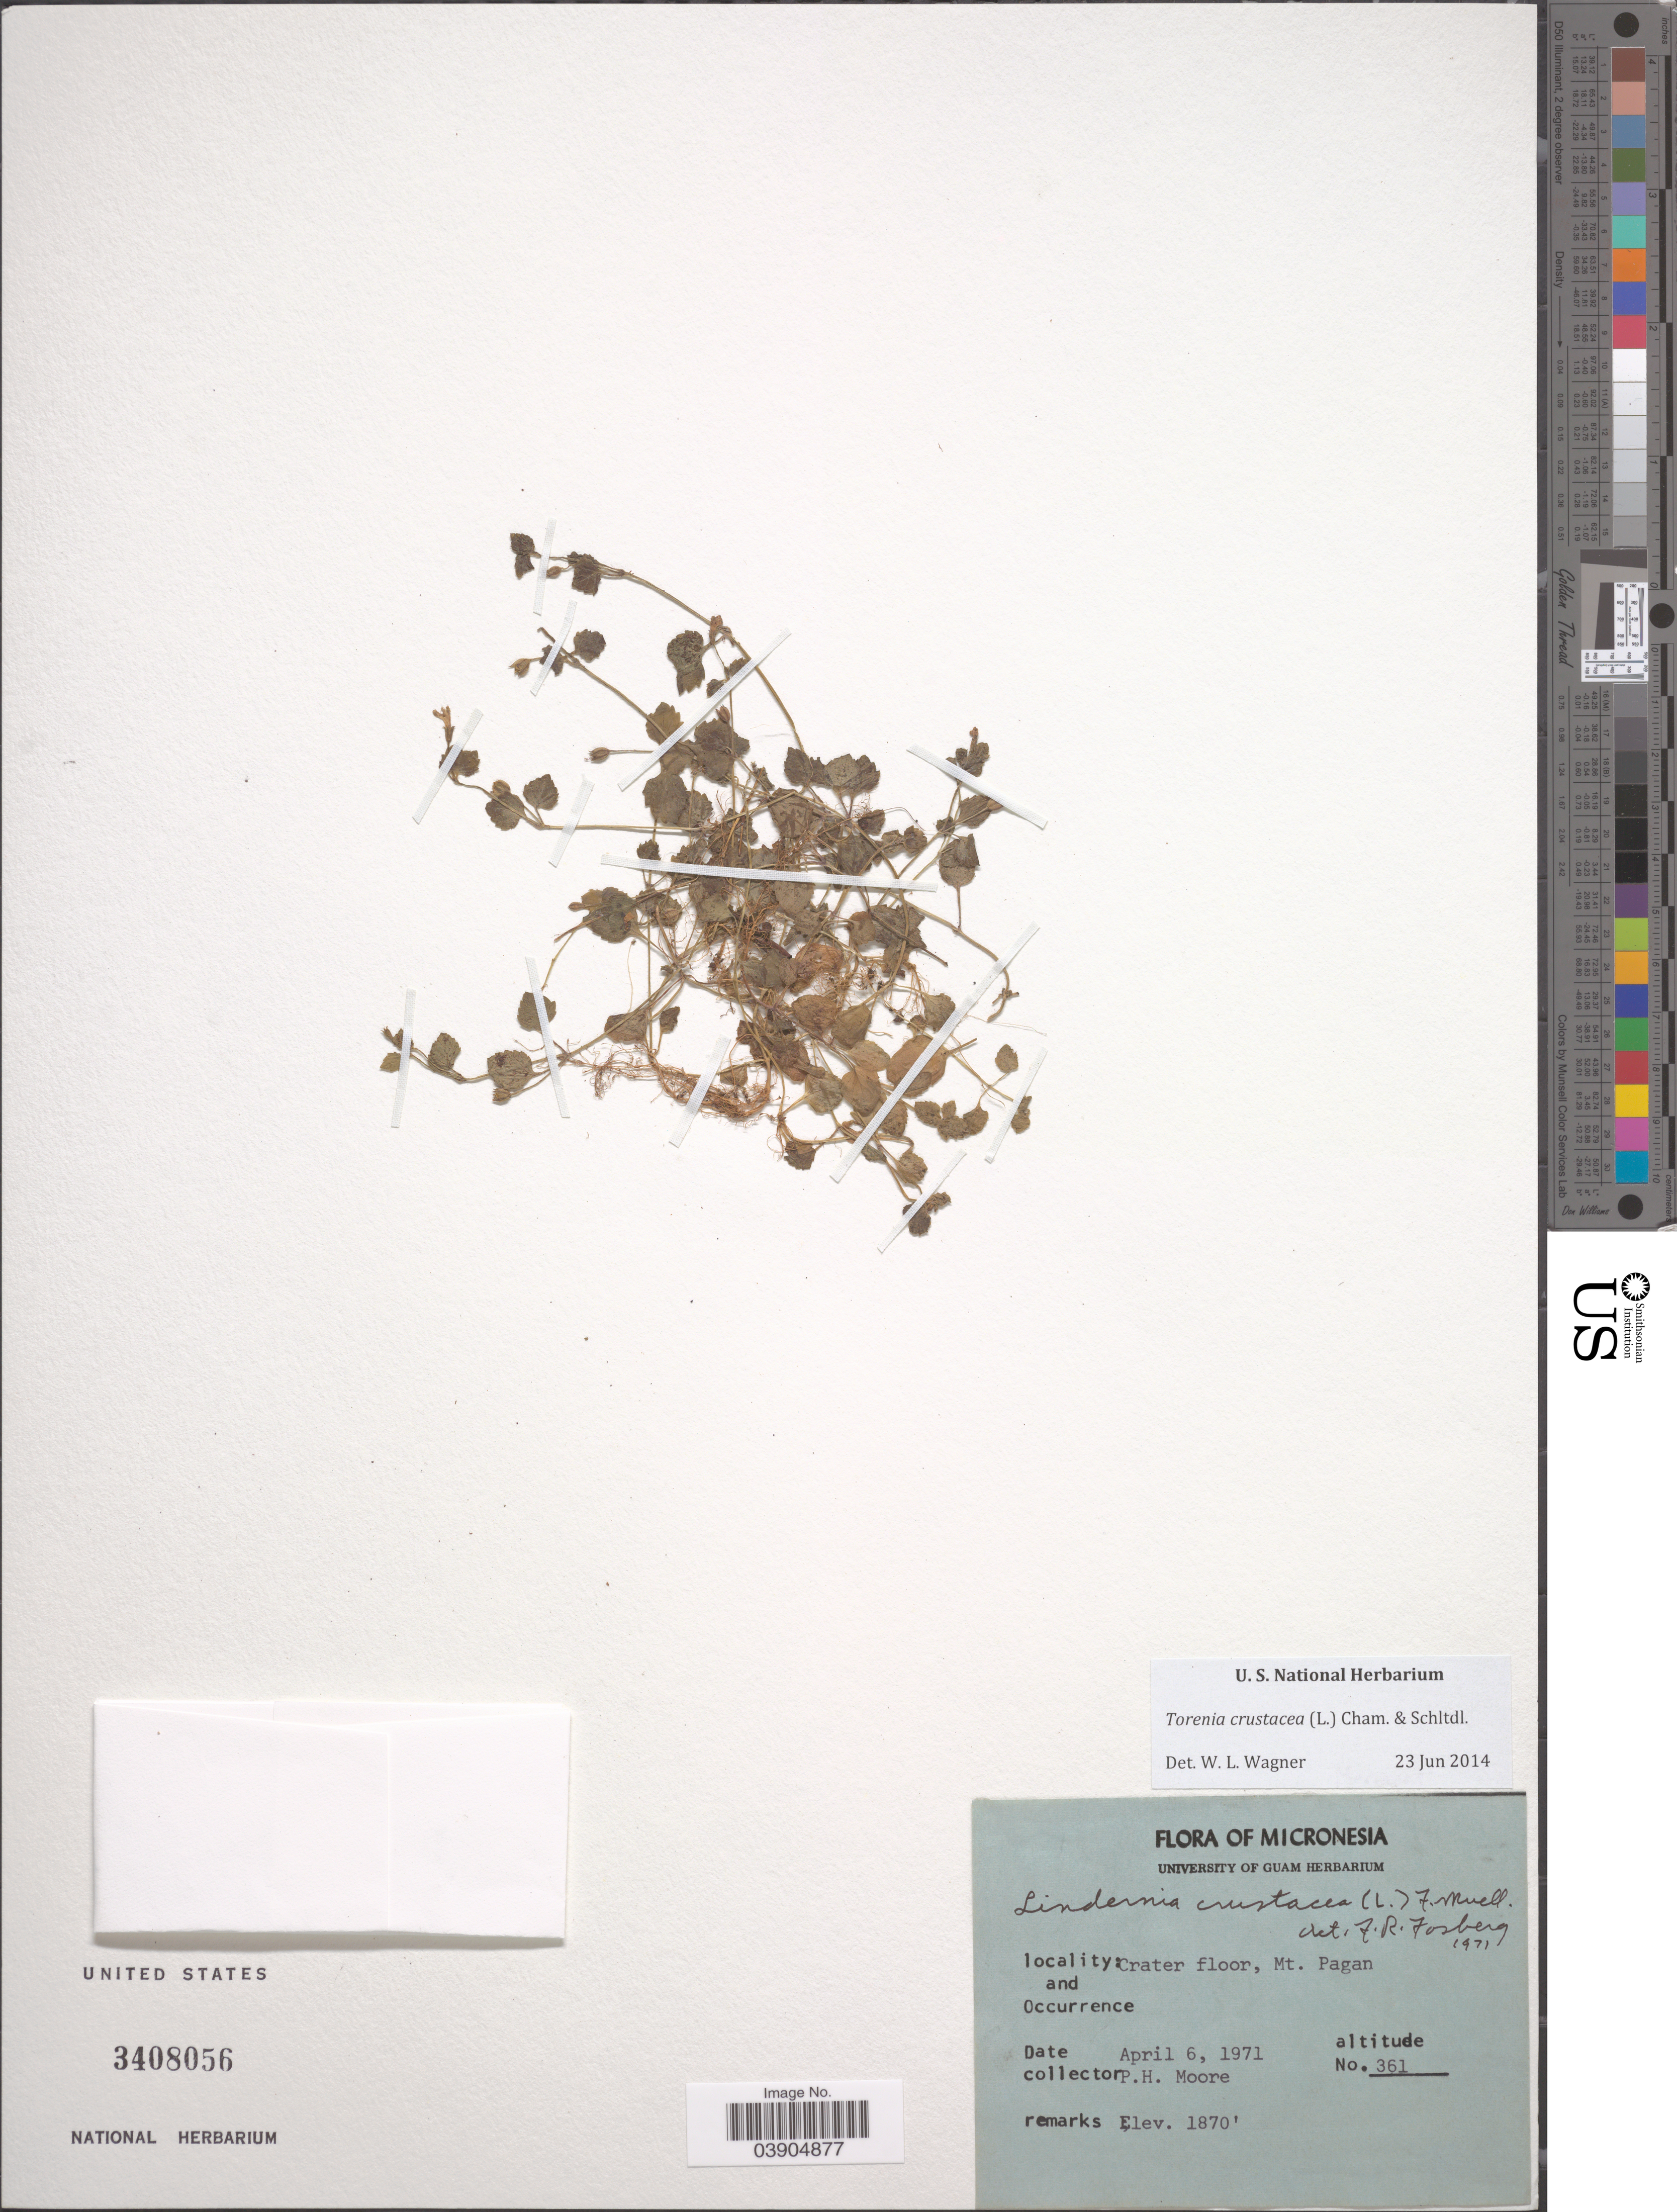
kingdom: Plantae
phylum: Tracheophyta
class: Magnoliopsida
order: Lamiales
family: Linderniaceae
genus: Lindernia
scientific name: Lindernia crustacea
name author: (L.) F. Muell.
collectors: P. H. Moore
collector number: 361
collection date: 1971-04-06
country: Northern Mariana Islands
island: Pagan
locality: Micronesia. Crater floor, Mt. Pagan.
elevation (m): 570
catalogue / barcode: US 3408056